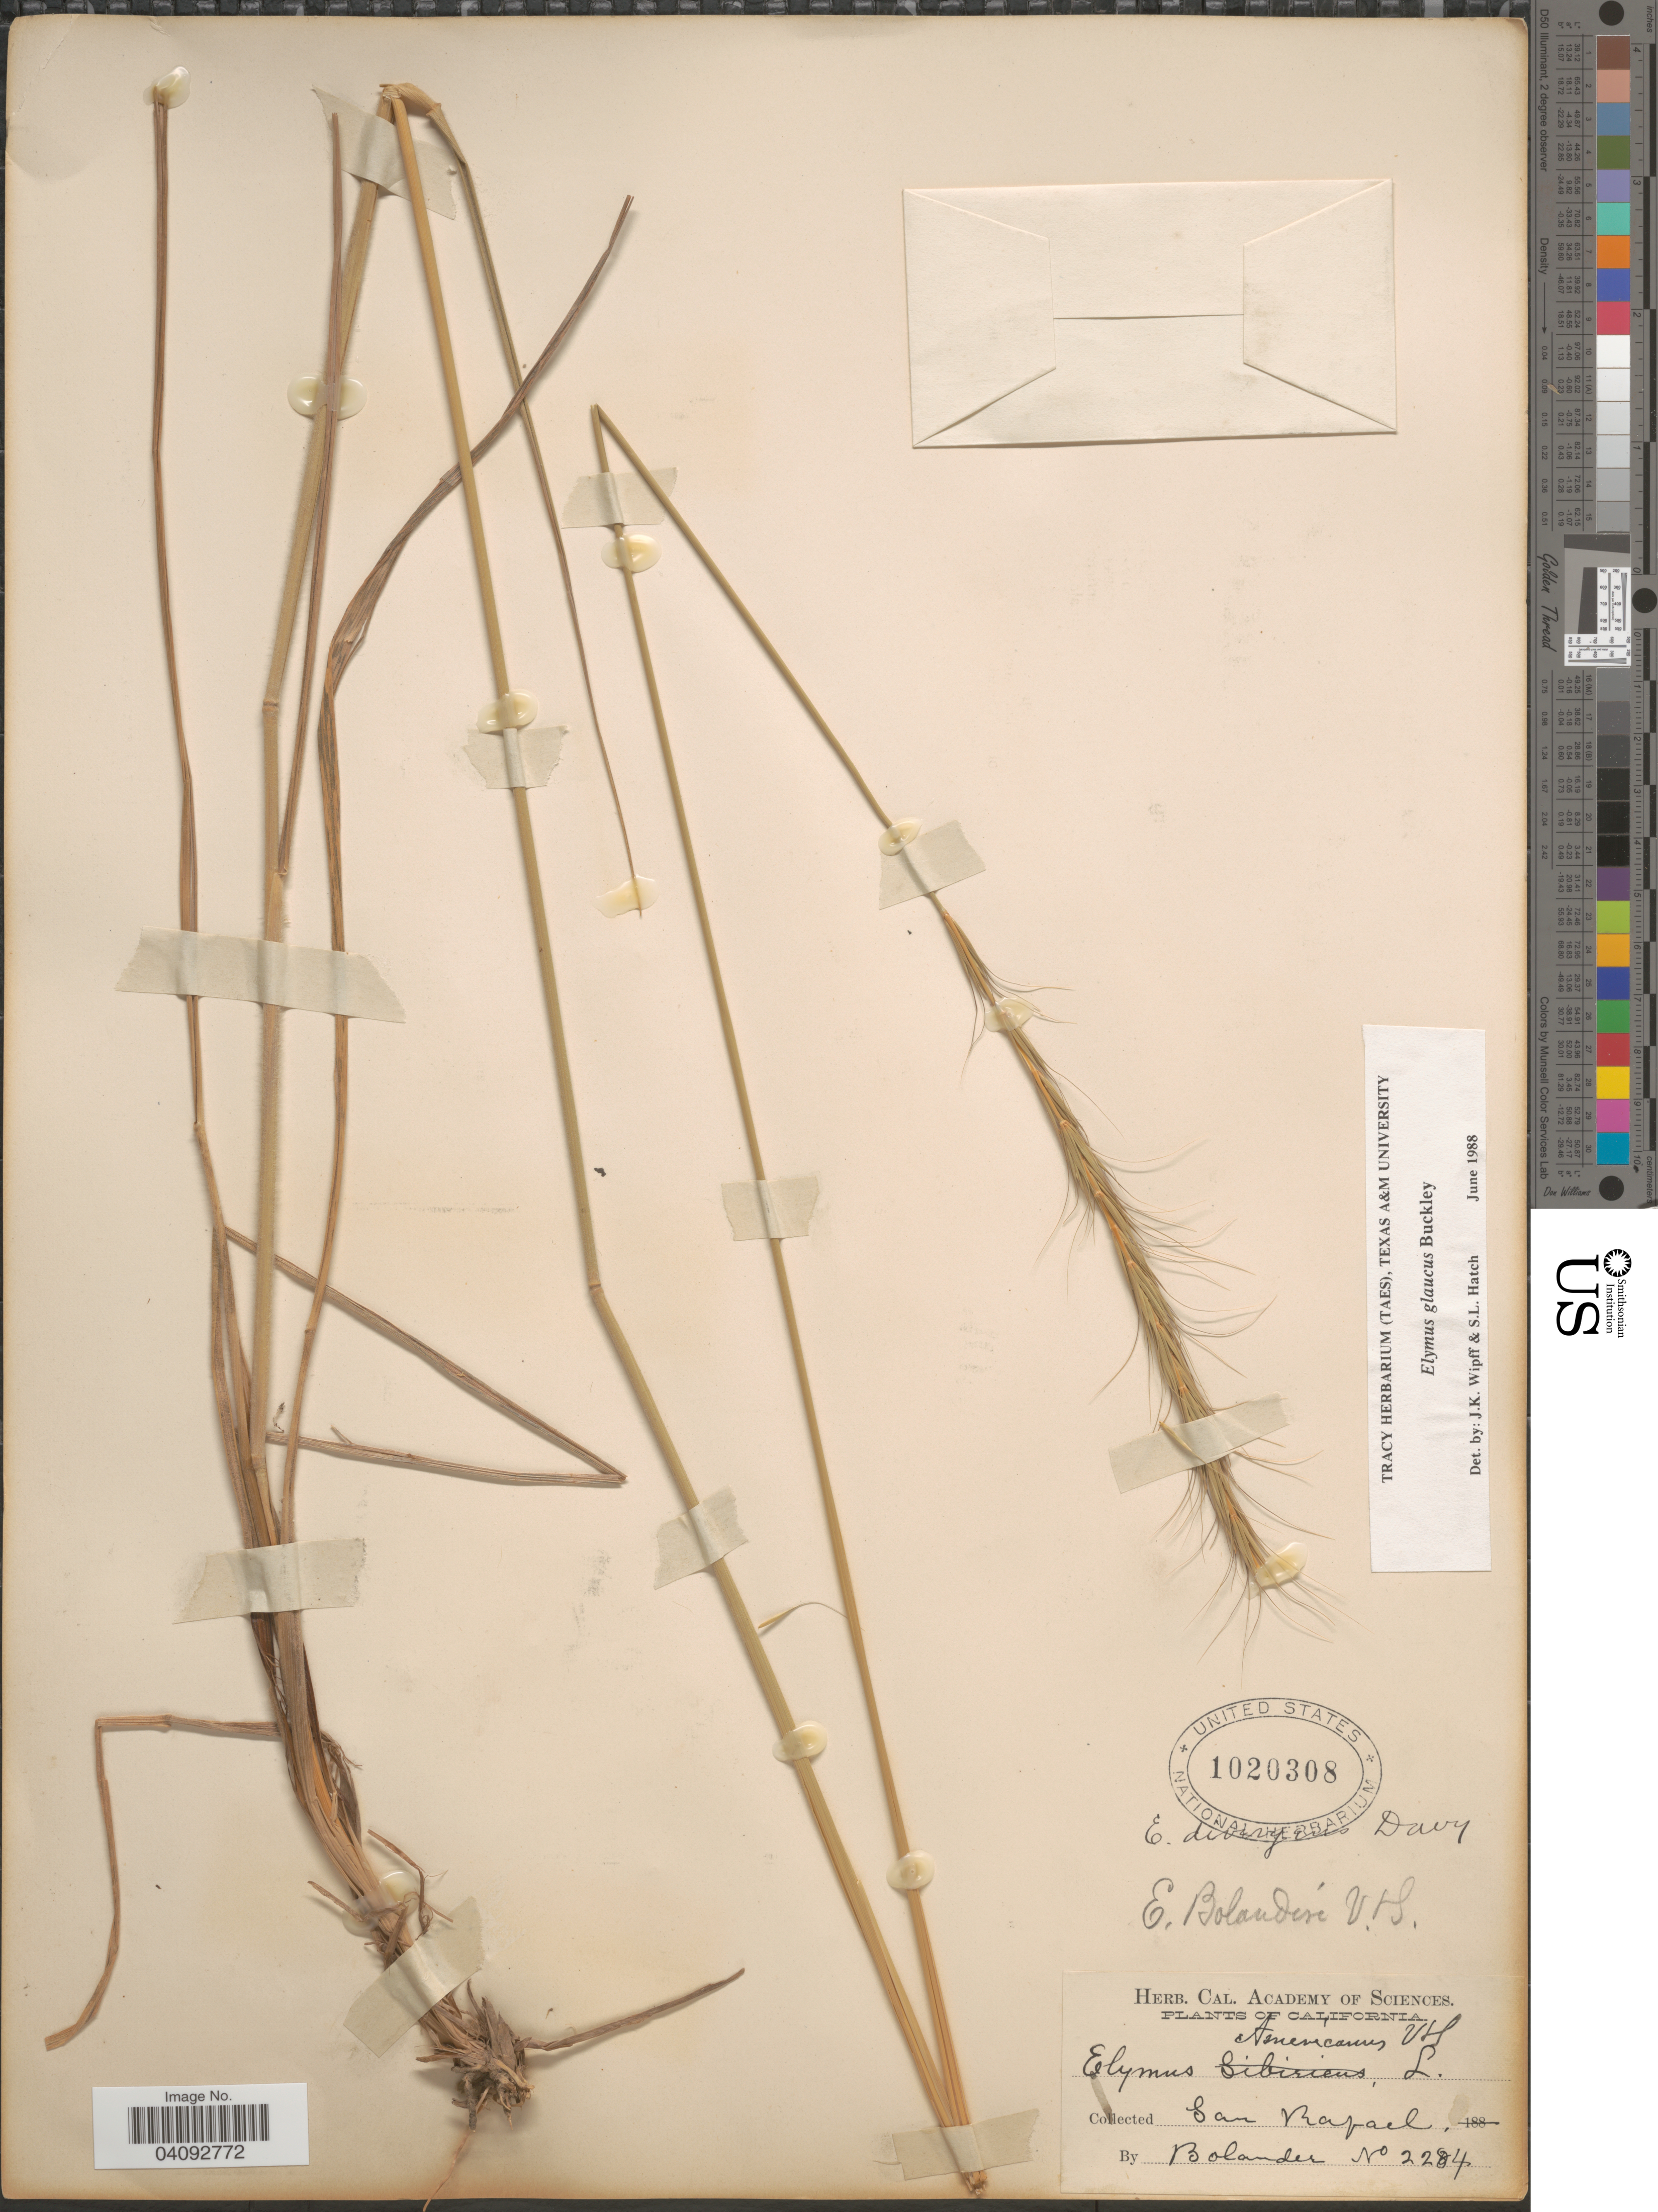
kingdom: Plantae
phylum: Tracheophyta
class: Liliopsida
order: Poales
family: Poaceae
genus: Elymus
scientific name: Elymus glaucus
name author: Buckley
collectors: -. Bolander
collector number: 2284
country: United States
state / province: California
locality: San Rafael.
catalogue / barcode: US 1020308